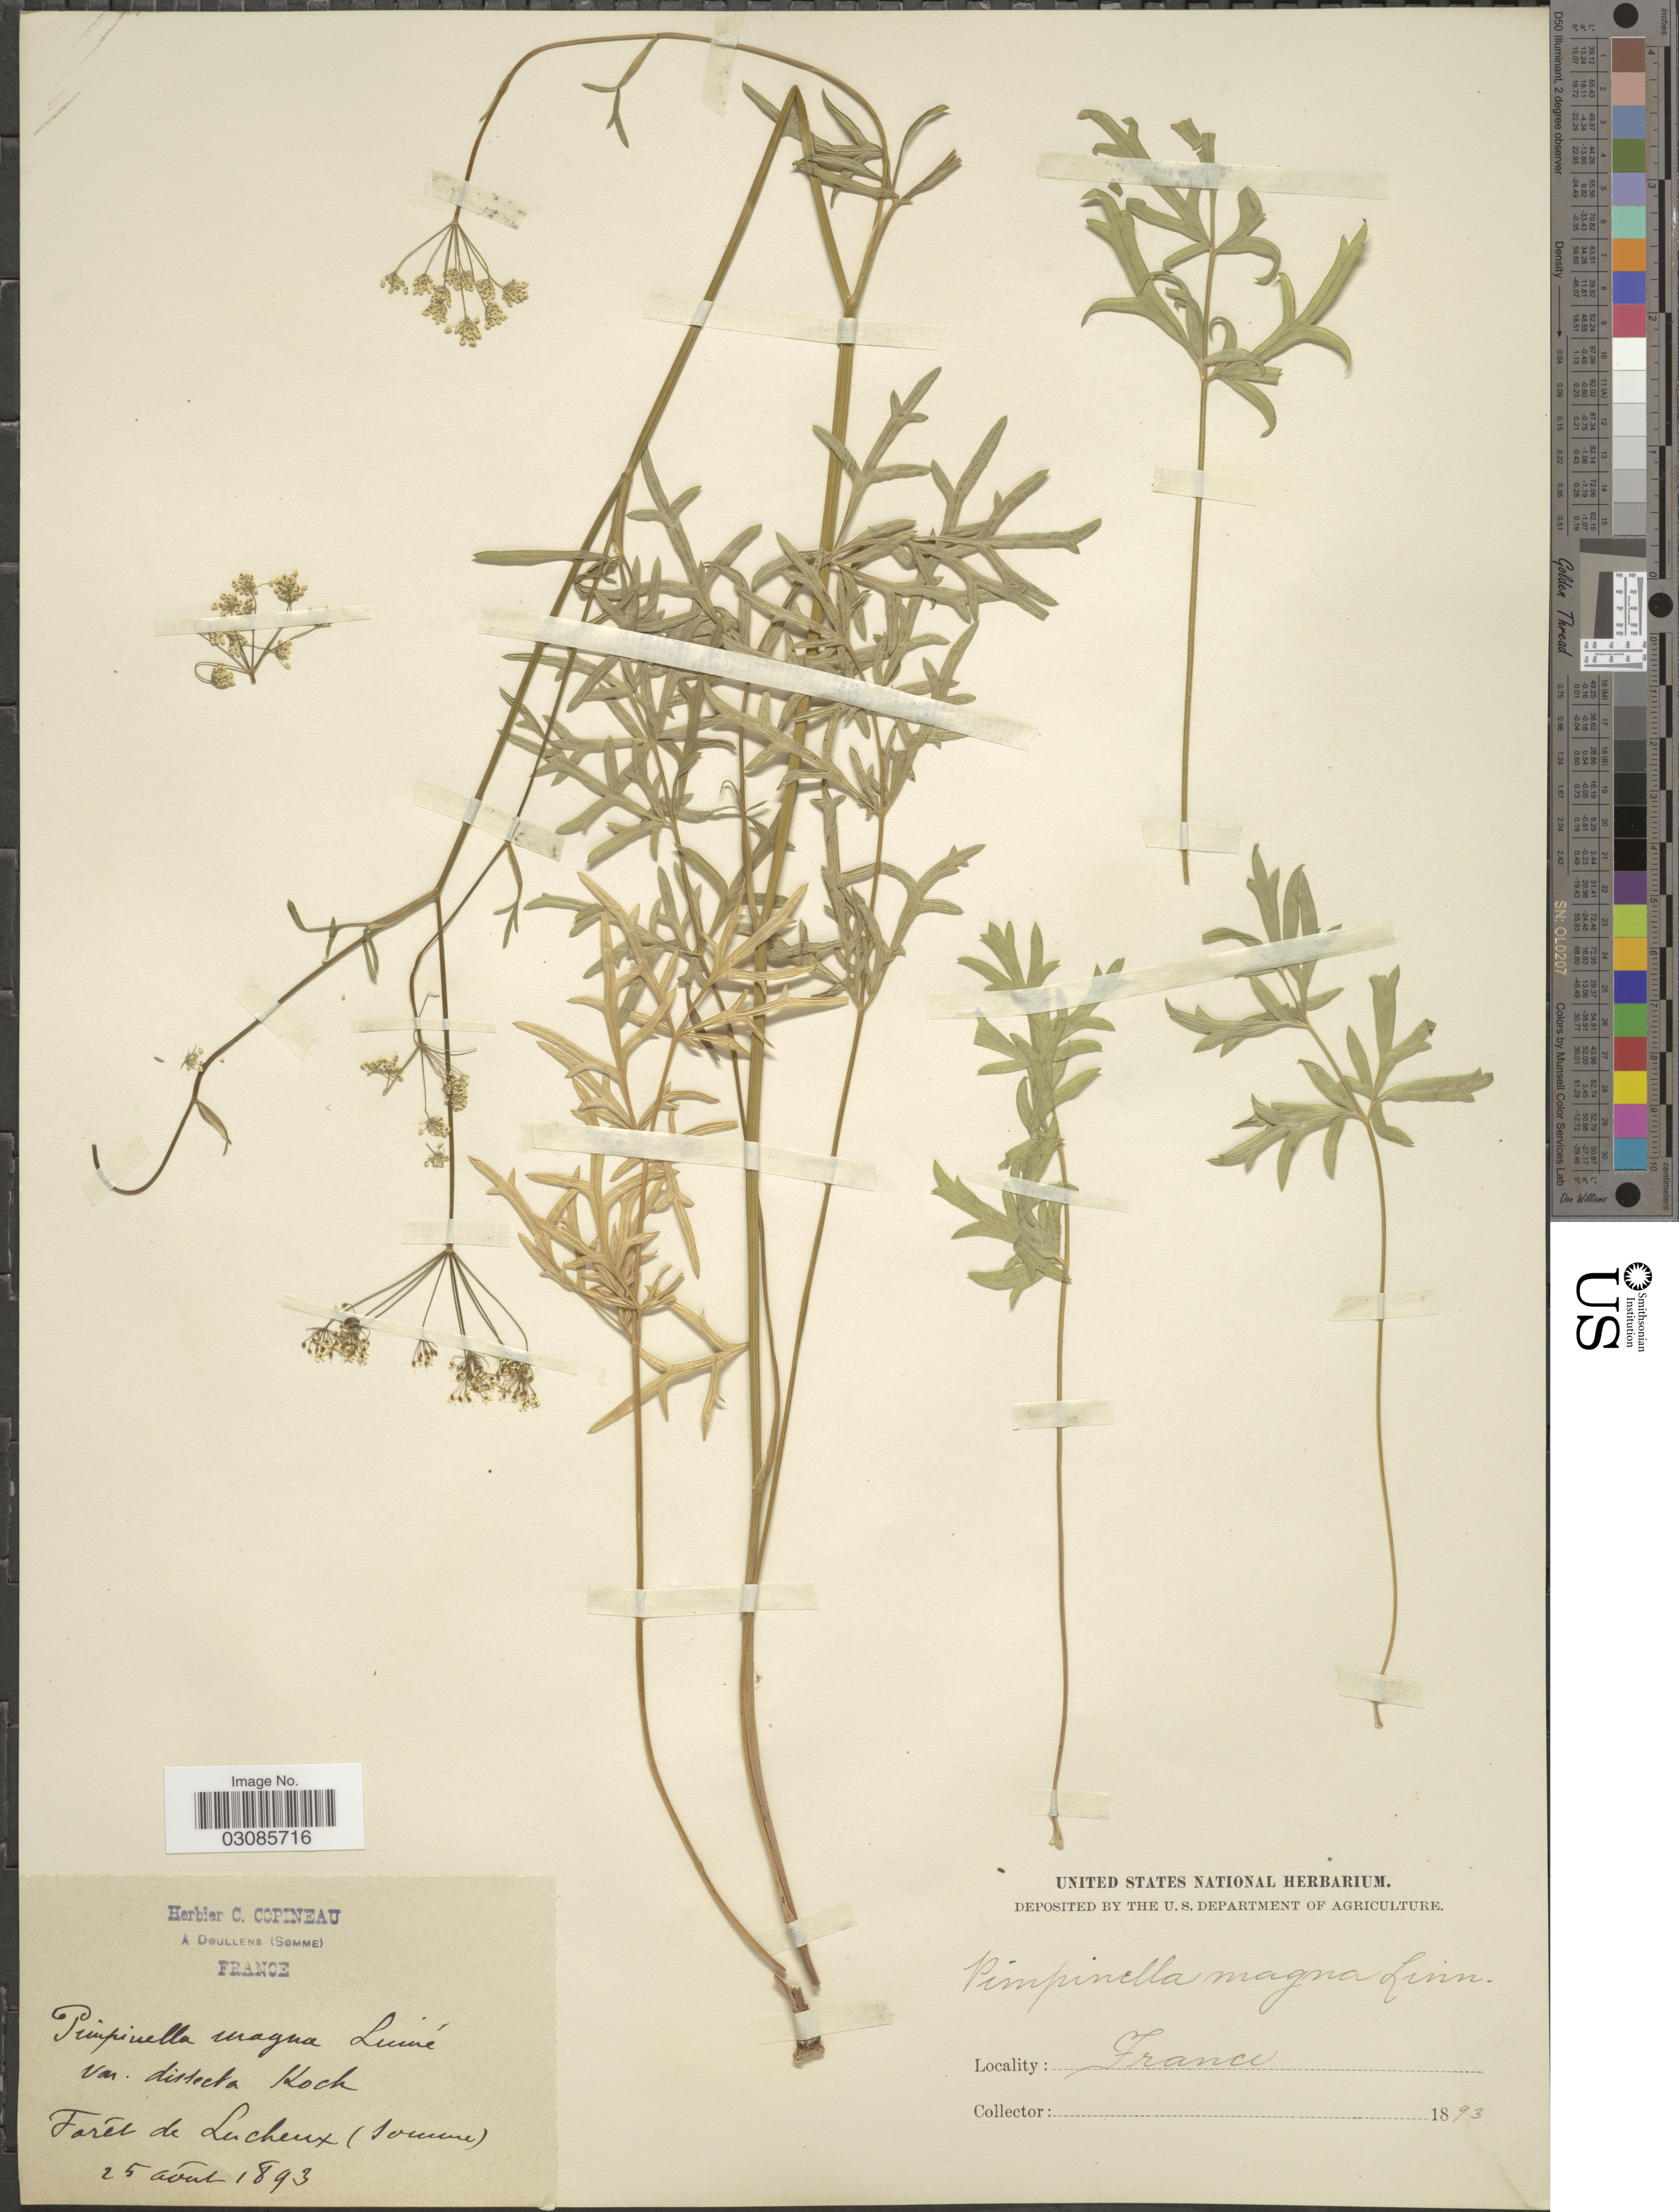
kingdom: Plantae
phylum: Tracheophyta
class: Magnoliopsida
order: Apiales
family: Apiaceae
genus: Pimpinella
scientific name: Pimpinella magna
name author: L.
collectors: A. Doullens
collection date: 1893-08-25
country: France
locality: Forêt de Lucheux (Somme).